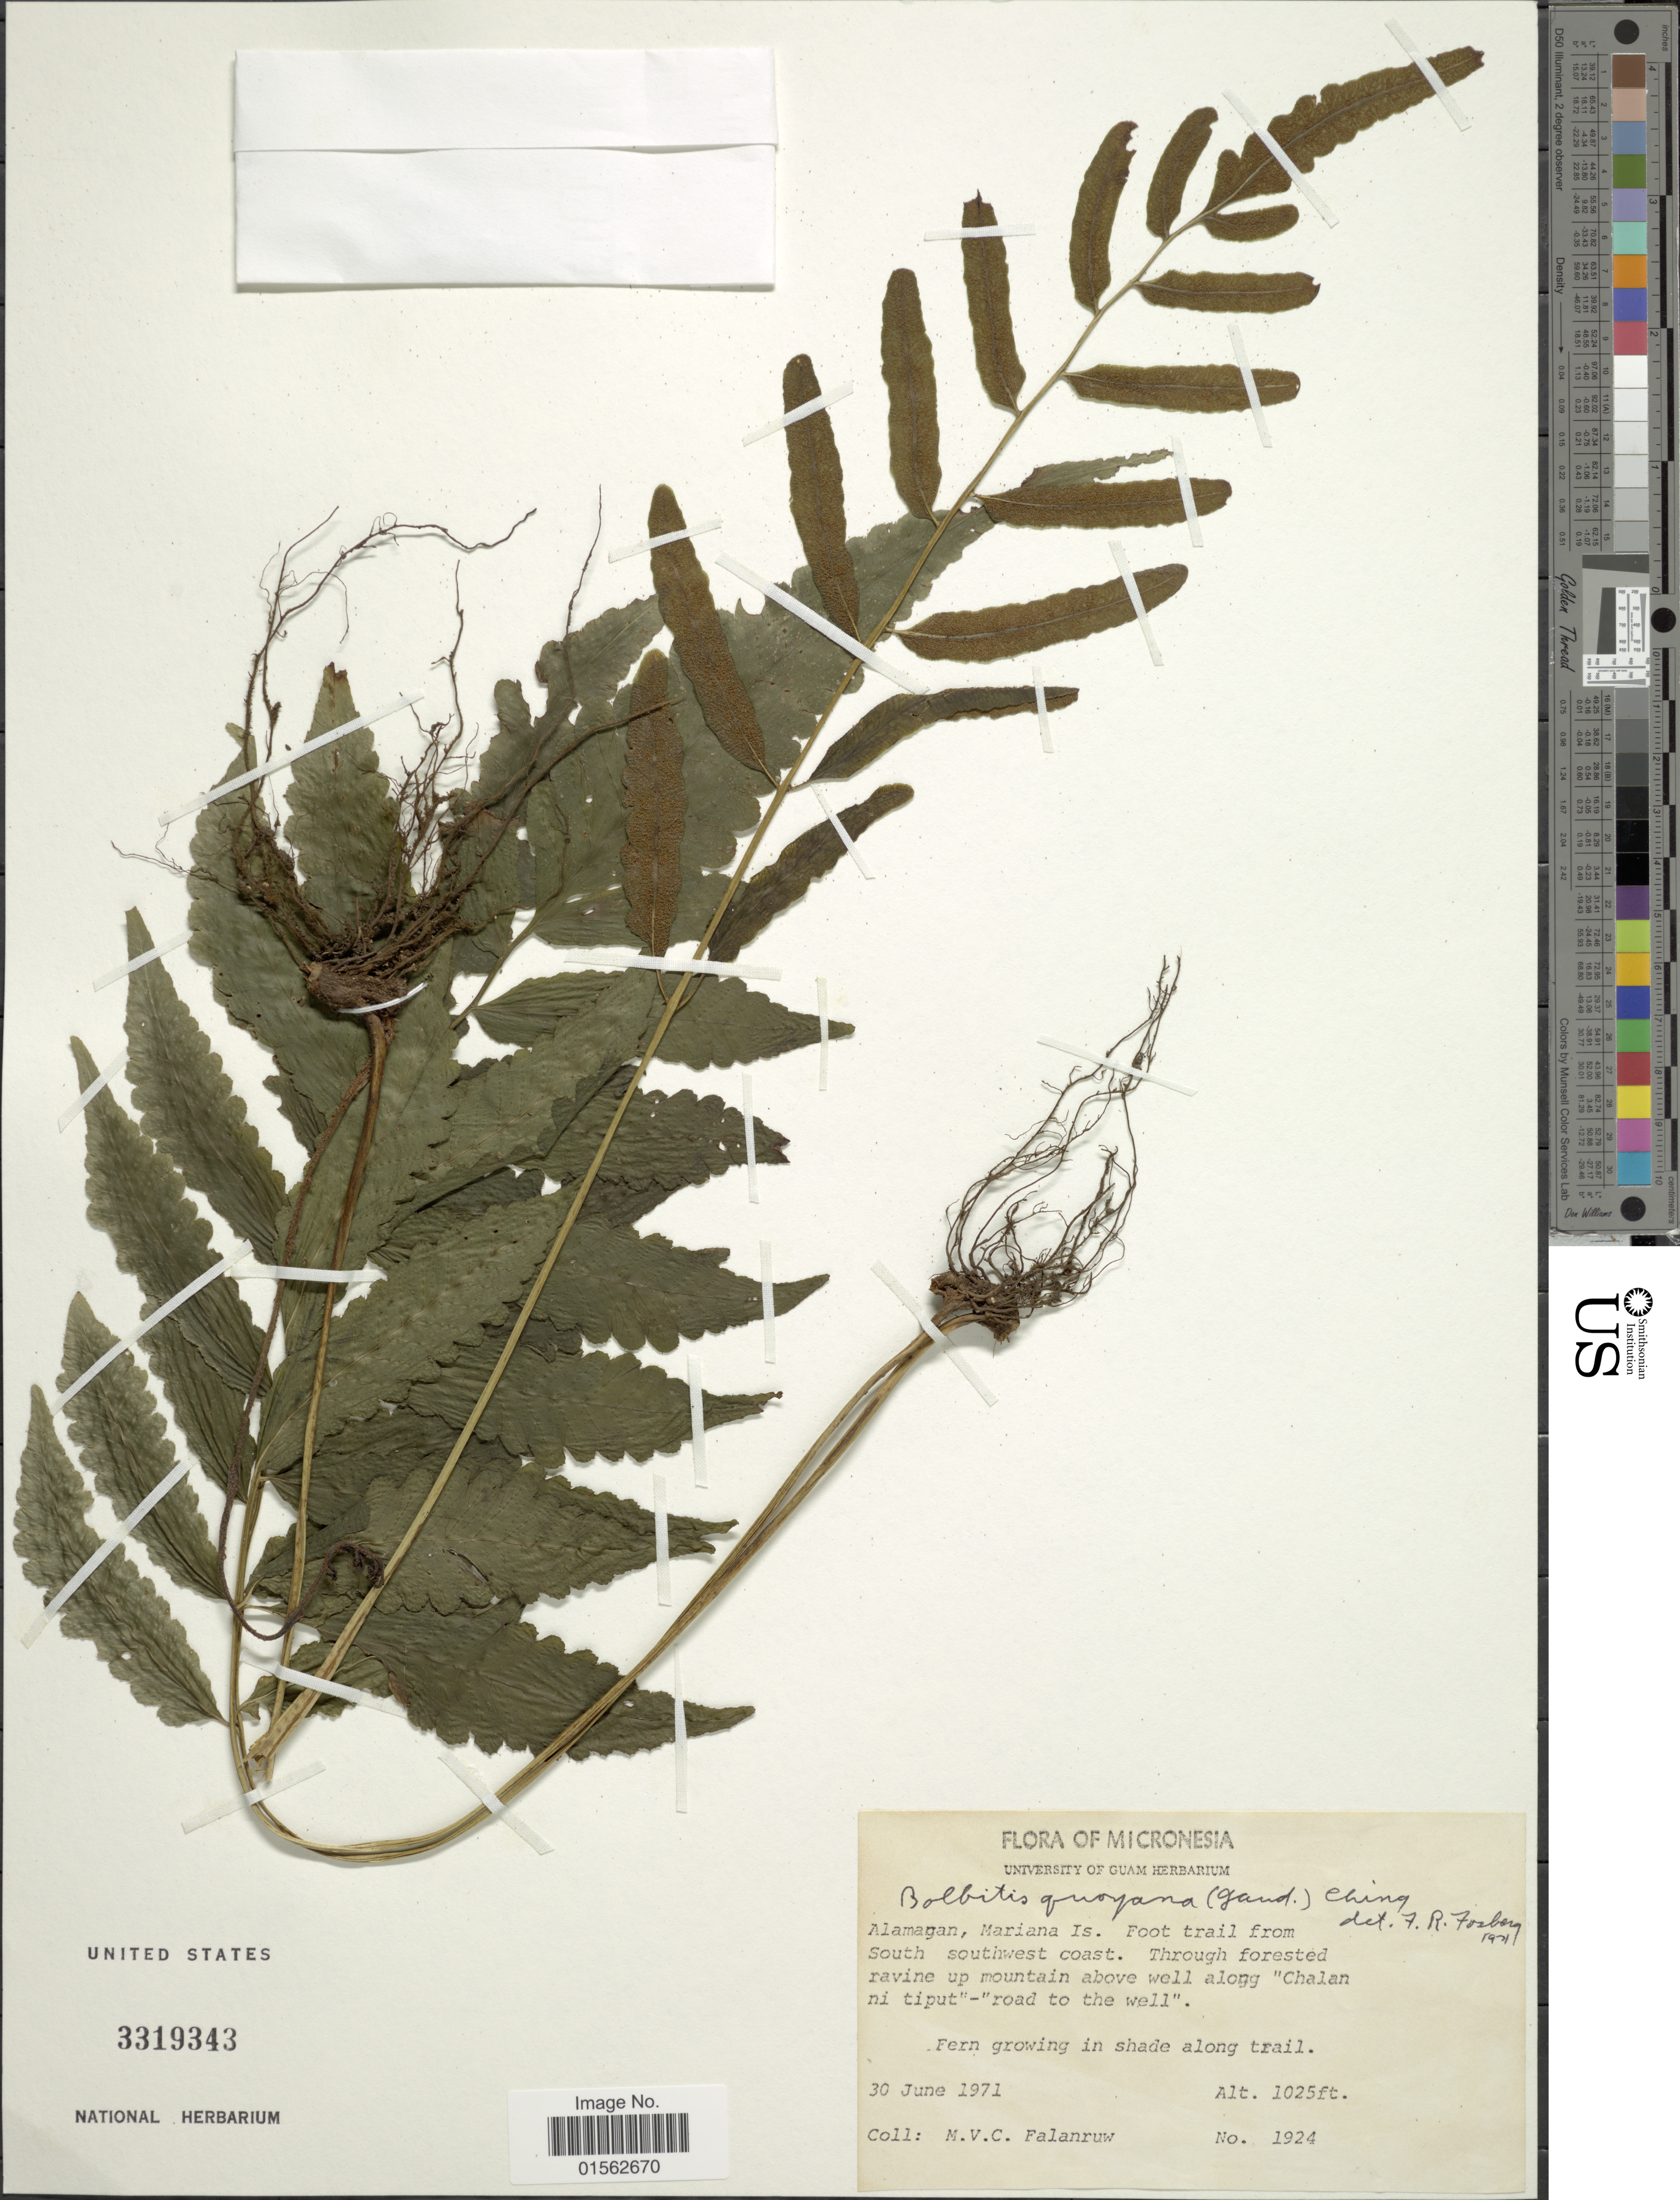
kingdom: Plantae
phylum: Tracheophyta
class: Polypodiopsida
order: Polypodiales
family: Dryopteridaceae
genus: Bolbitis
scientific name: Bolbitis quoyana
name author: (Gaudich.) Ching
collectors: M. V. Falanruw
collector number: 1924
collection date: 1971-06-30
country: Northern Mariana Islands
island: Alamagan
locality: Alamagan, Mariana Is. Foot trail from South southwest coast, through forested ravine up mountain above well along "Chalan ni tiput"- "road to the wel", fern growing in shade along trail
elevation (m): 312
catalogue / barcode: US 3319343